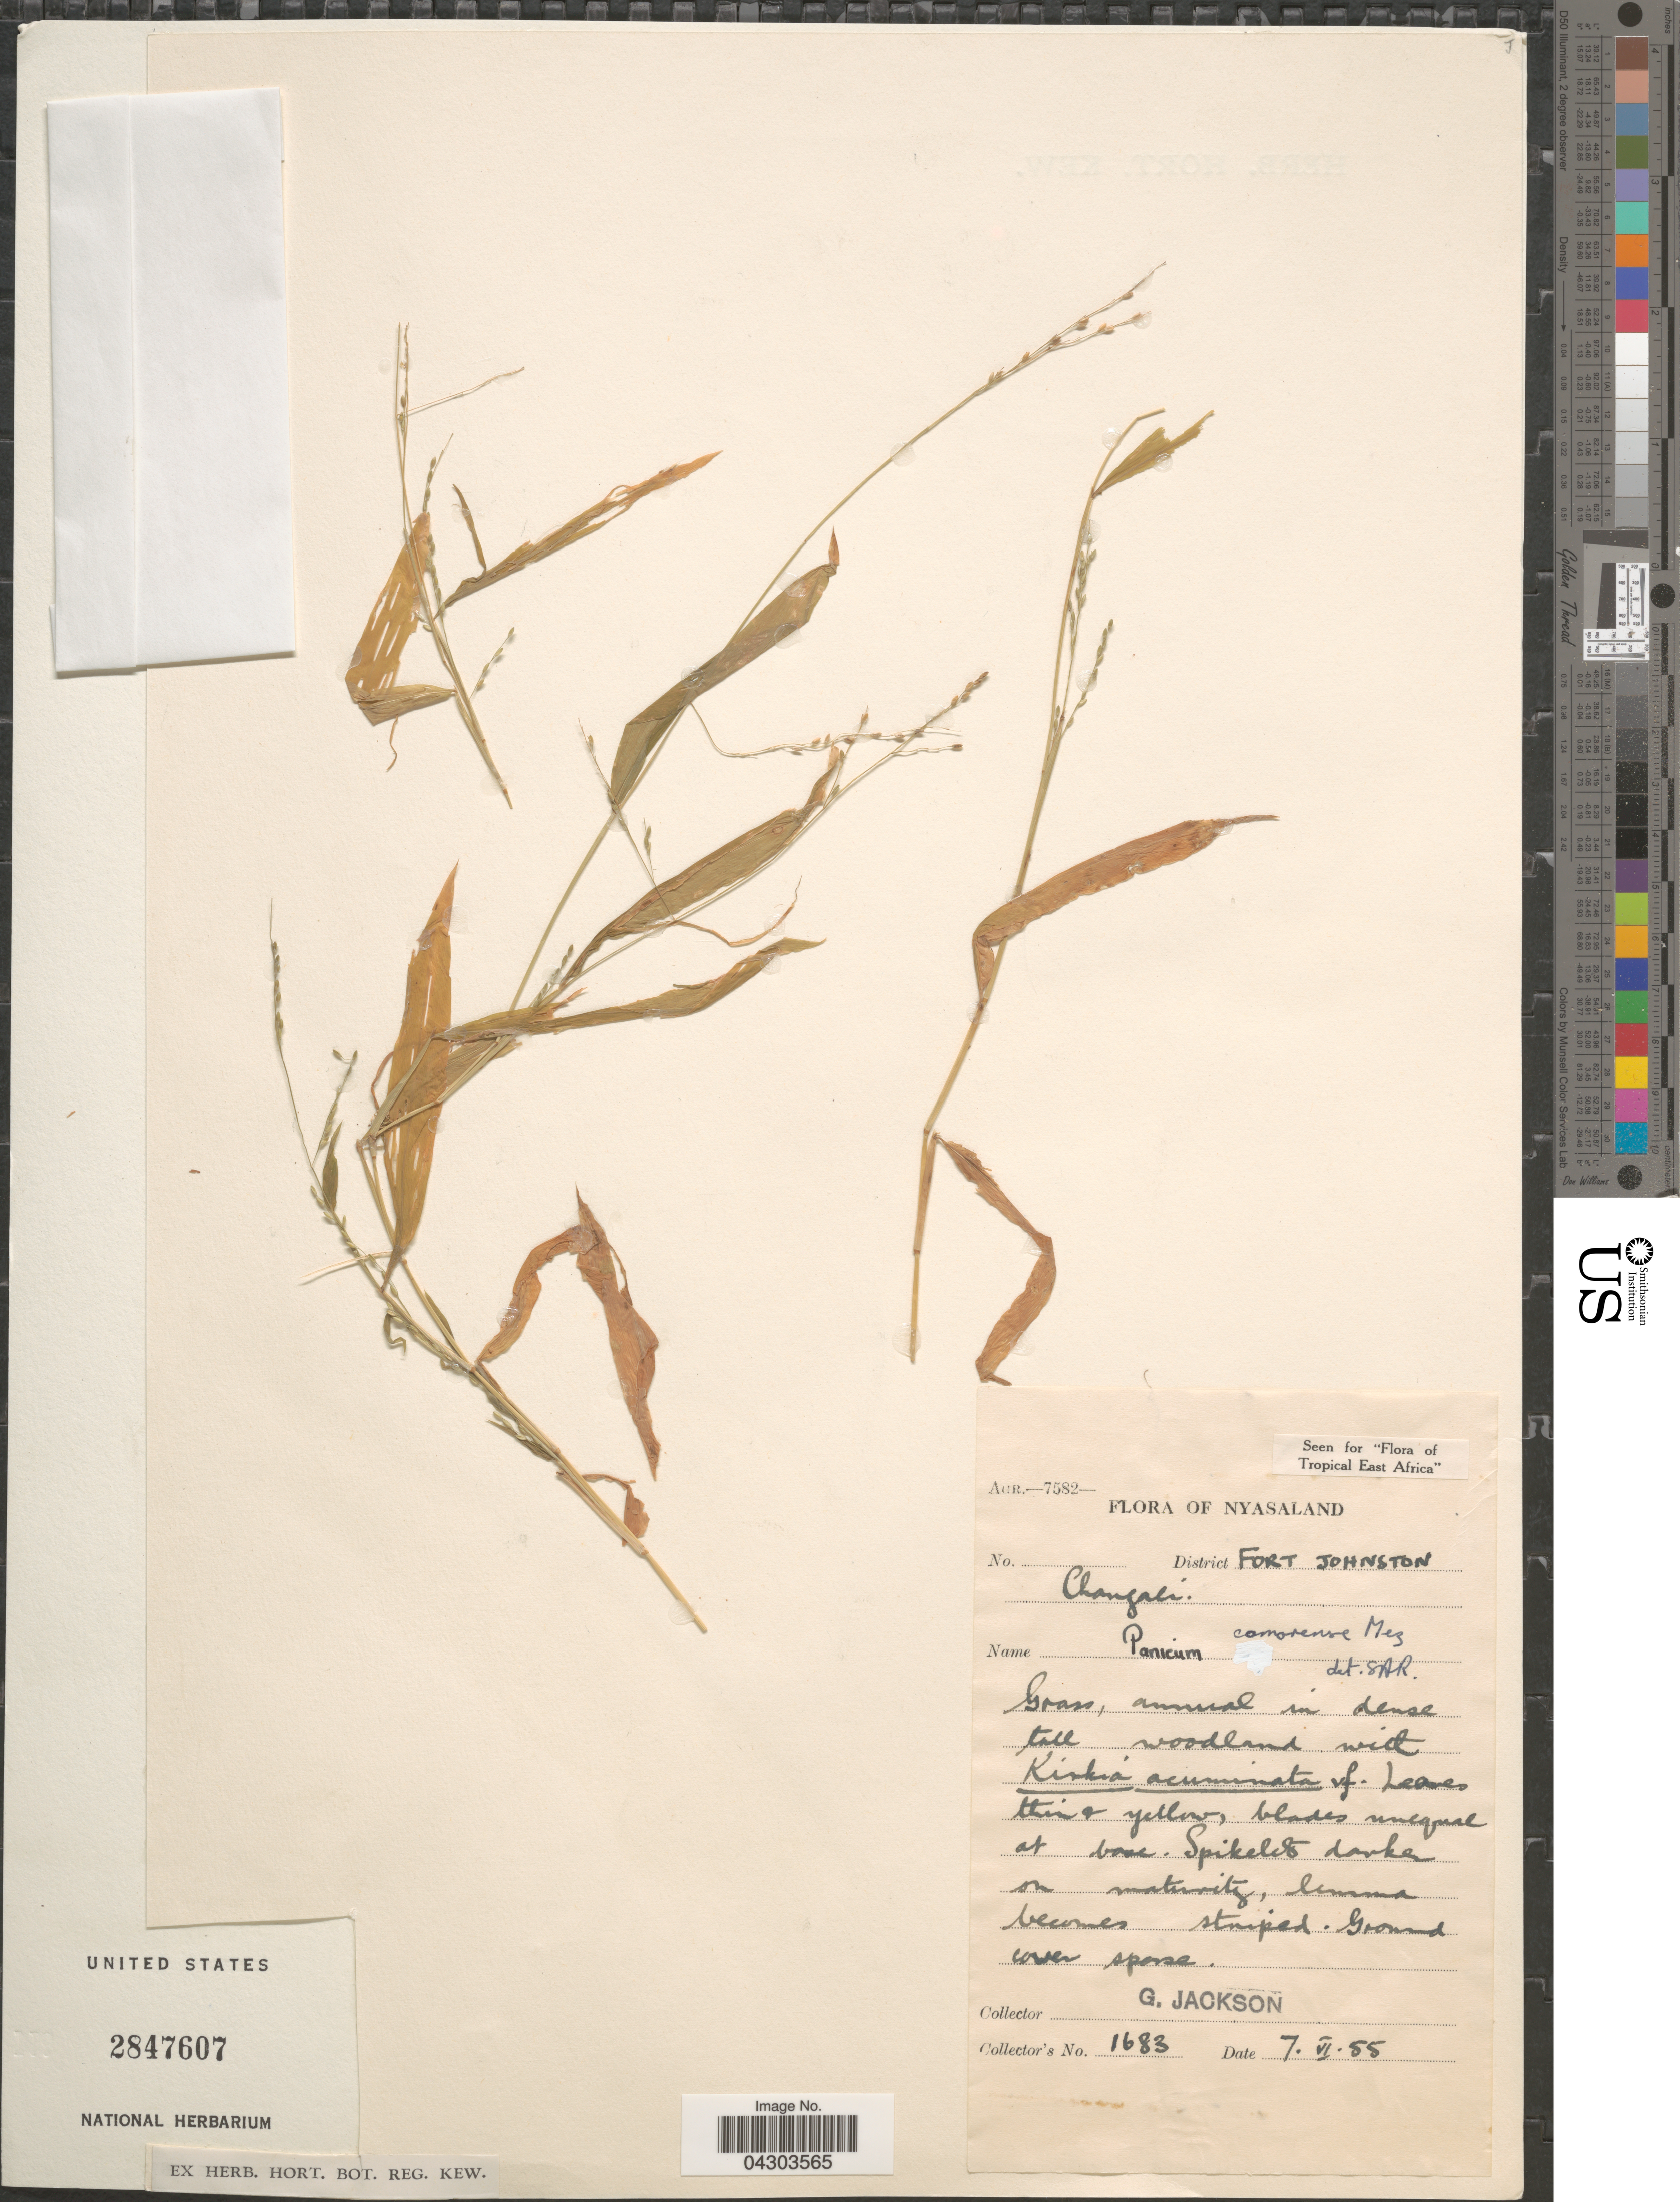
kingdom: Plantae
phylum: Tracheophyta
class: Liliopsida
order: Poales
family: Poaceae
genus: Panicum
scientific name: Panicum comorense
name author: Mez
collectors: G. Jackson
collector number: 1683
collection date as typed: Transcribed d/m/y: 7/6/55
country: Malawi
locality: Nyasaland. District Fort Johnston. Changali.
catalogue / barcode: US 2847607